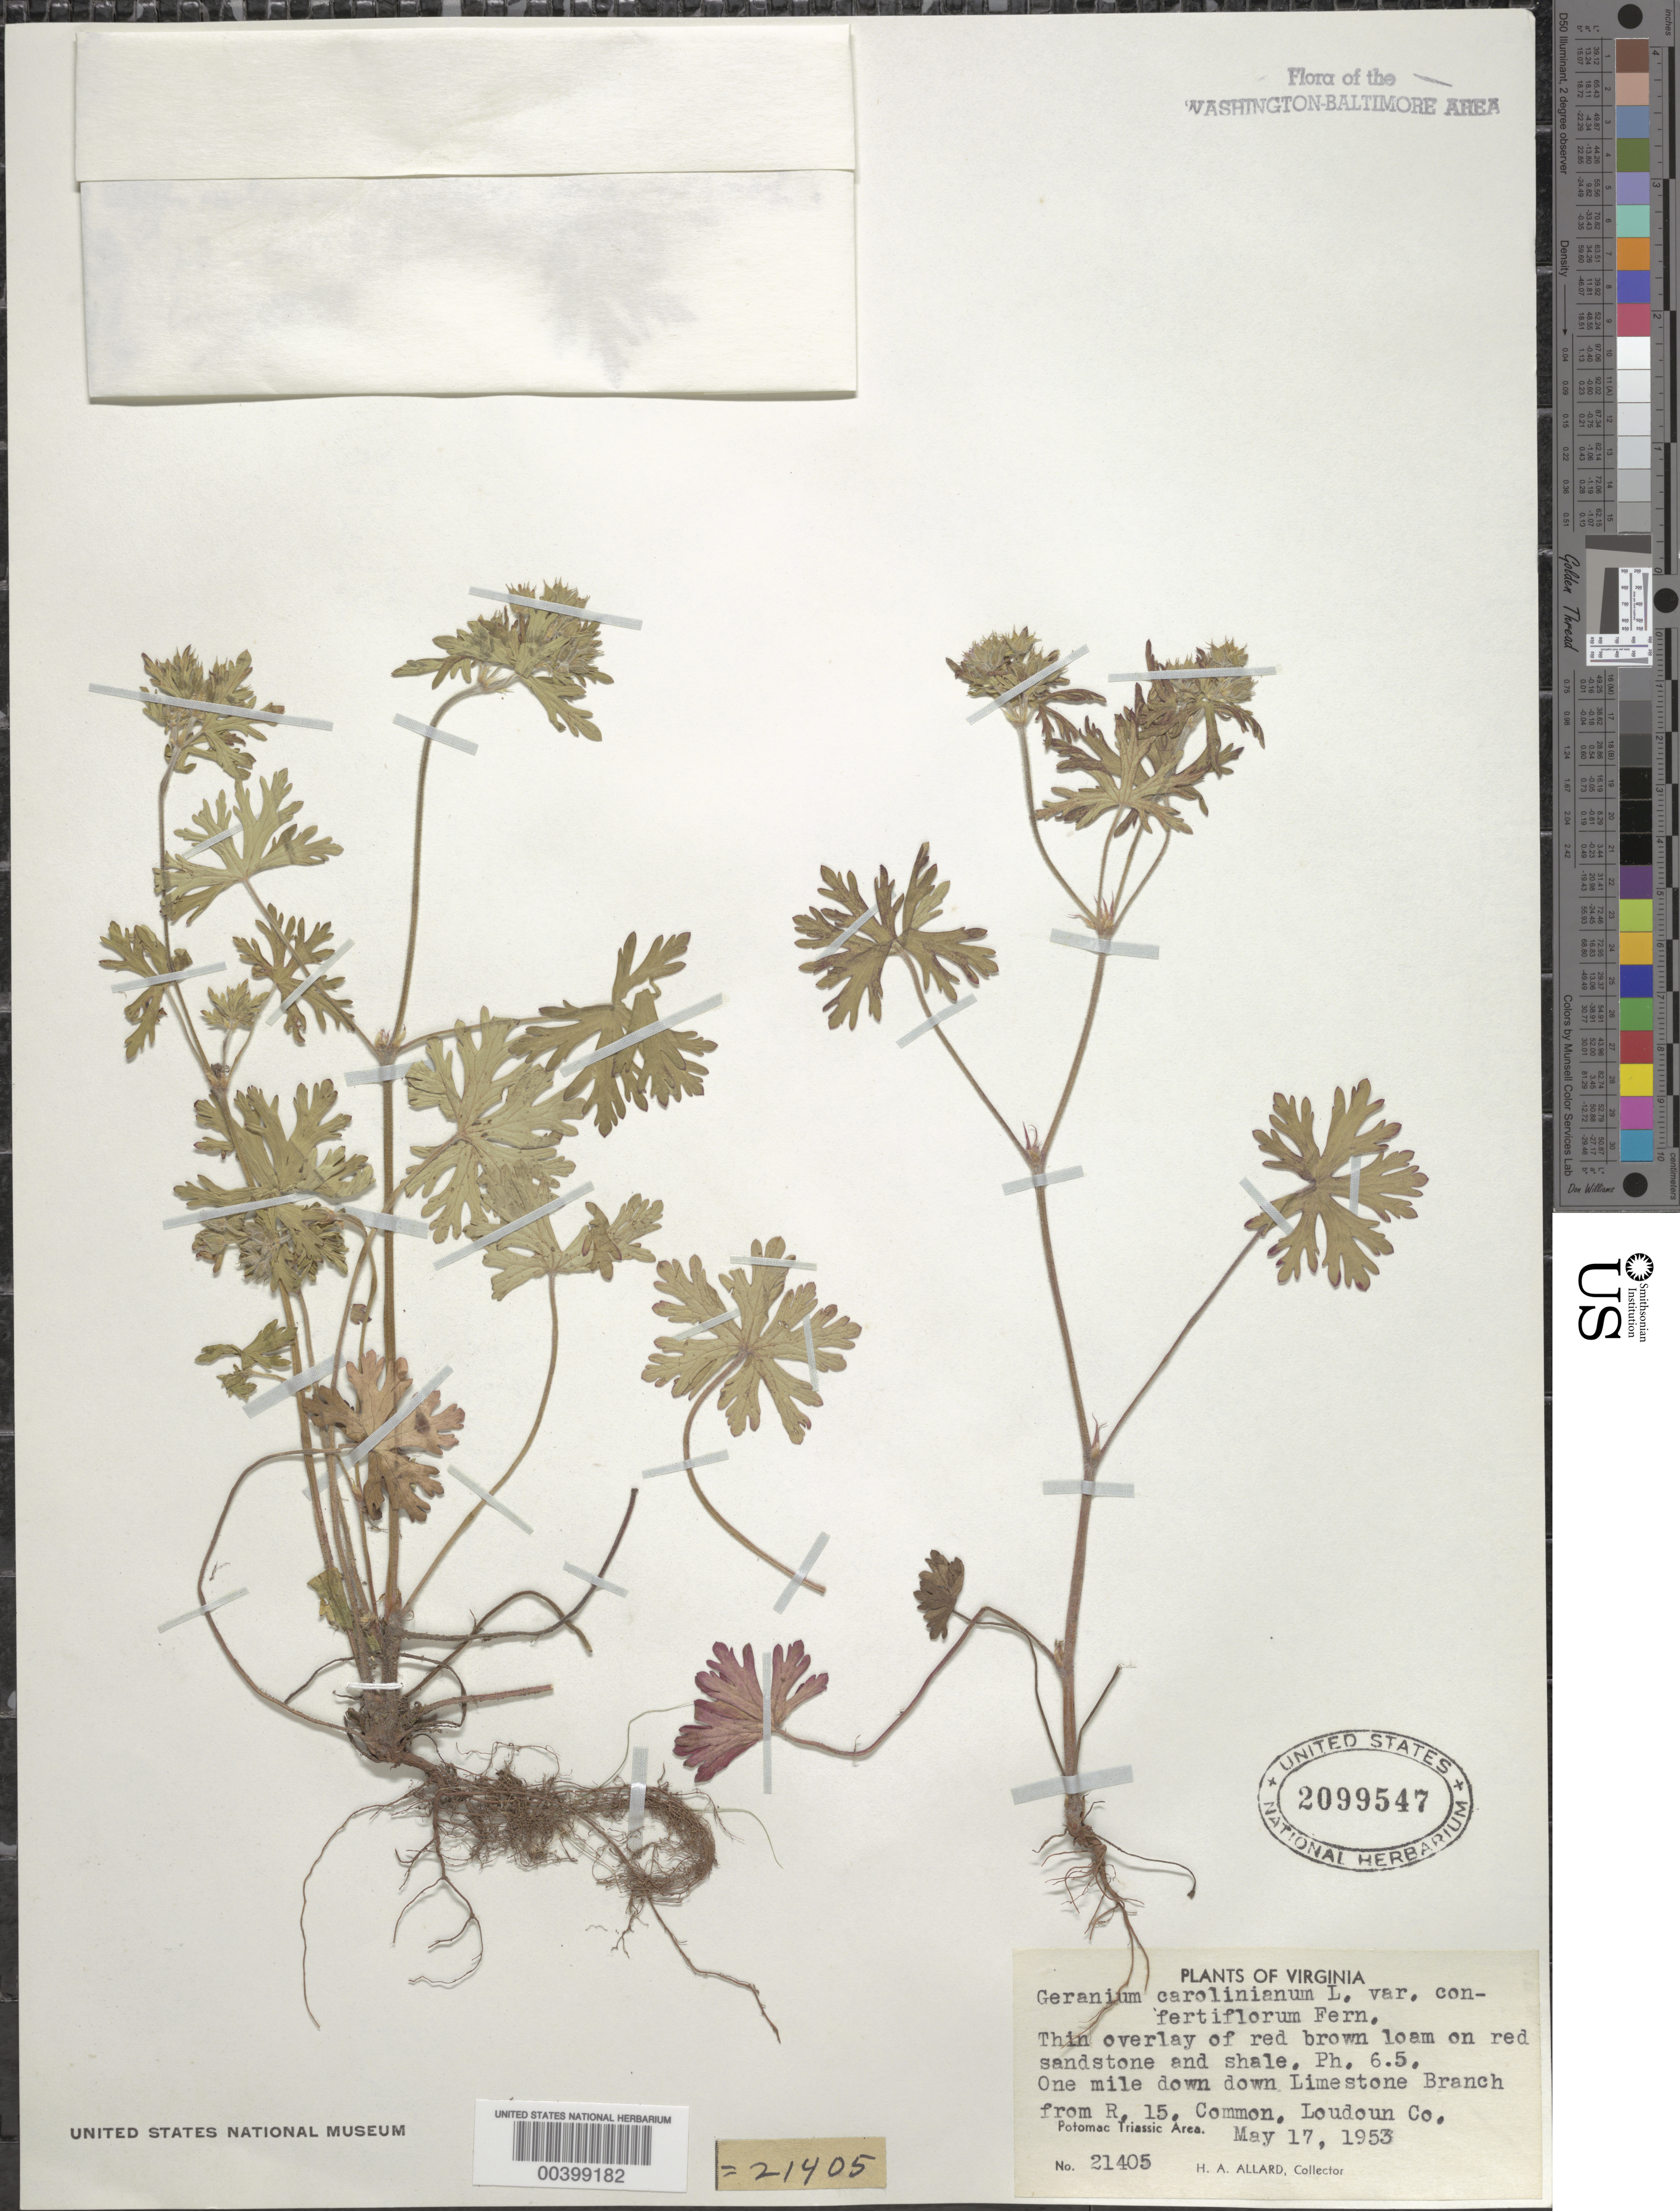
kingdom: Plantae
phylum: Tracheophyta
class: Magnoliopsida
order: Geraniales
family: Geraniaceae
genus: Geranium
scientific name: Geranium carolinianum var. confertiflorum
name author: Fernald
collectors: H. A. Allard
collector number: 21405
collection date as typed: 17 May 1953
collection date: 1953-05-17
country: United States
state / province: Virginia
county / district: Loudoun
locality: Downstream from Route 15 on Limestone Branch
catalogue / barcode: US 2099547